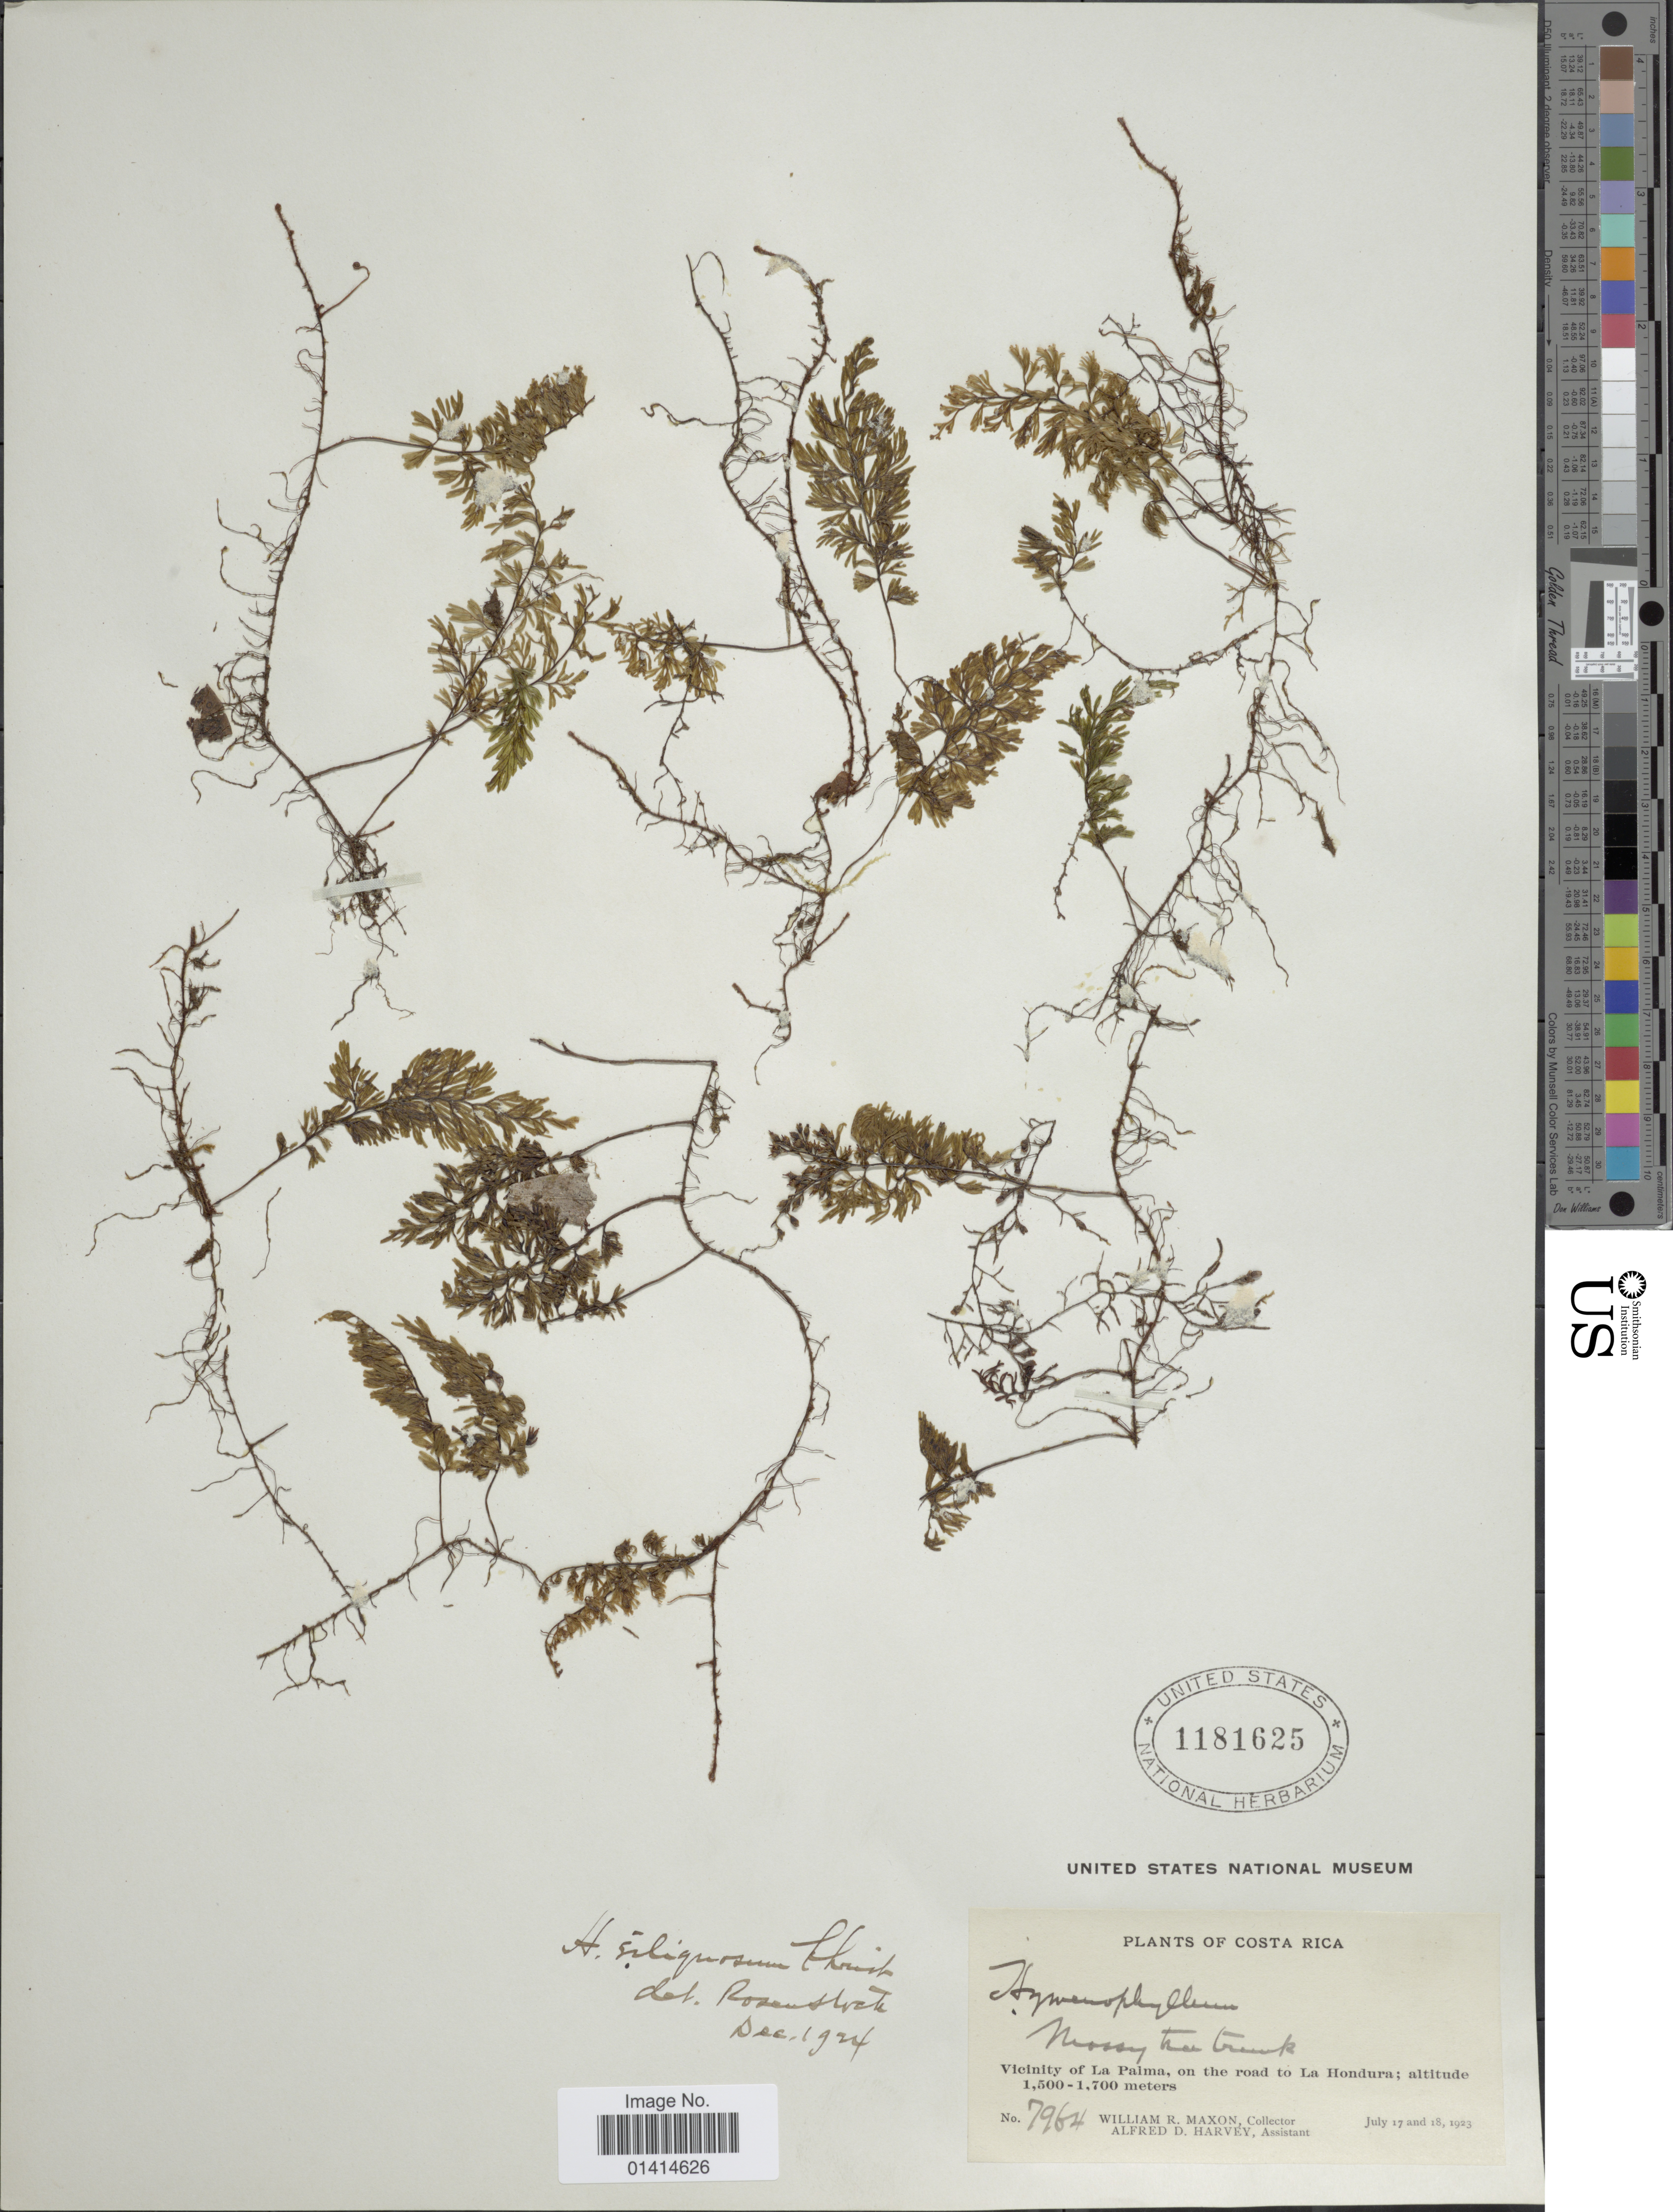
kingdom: Plantae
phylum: Tracheophyta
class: Polypodiopsida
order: Hymenophyllales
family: Hymenophyllaceae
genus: Hymenophyllum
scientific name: Hymenophyllum siliquosum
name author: Ching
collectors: W. R. Maxon & A. D. Harvey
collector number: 7964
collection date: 1923-07-17/1923-07-18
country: Costa Rica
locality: Vicinity of La Palma, on the road to La Hondura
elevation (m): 1500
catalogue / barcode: US 1181625